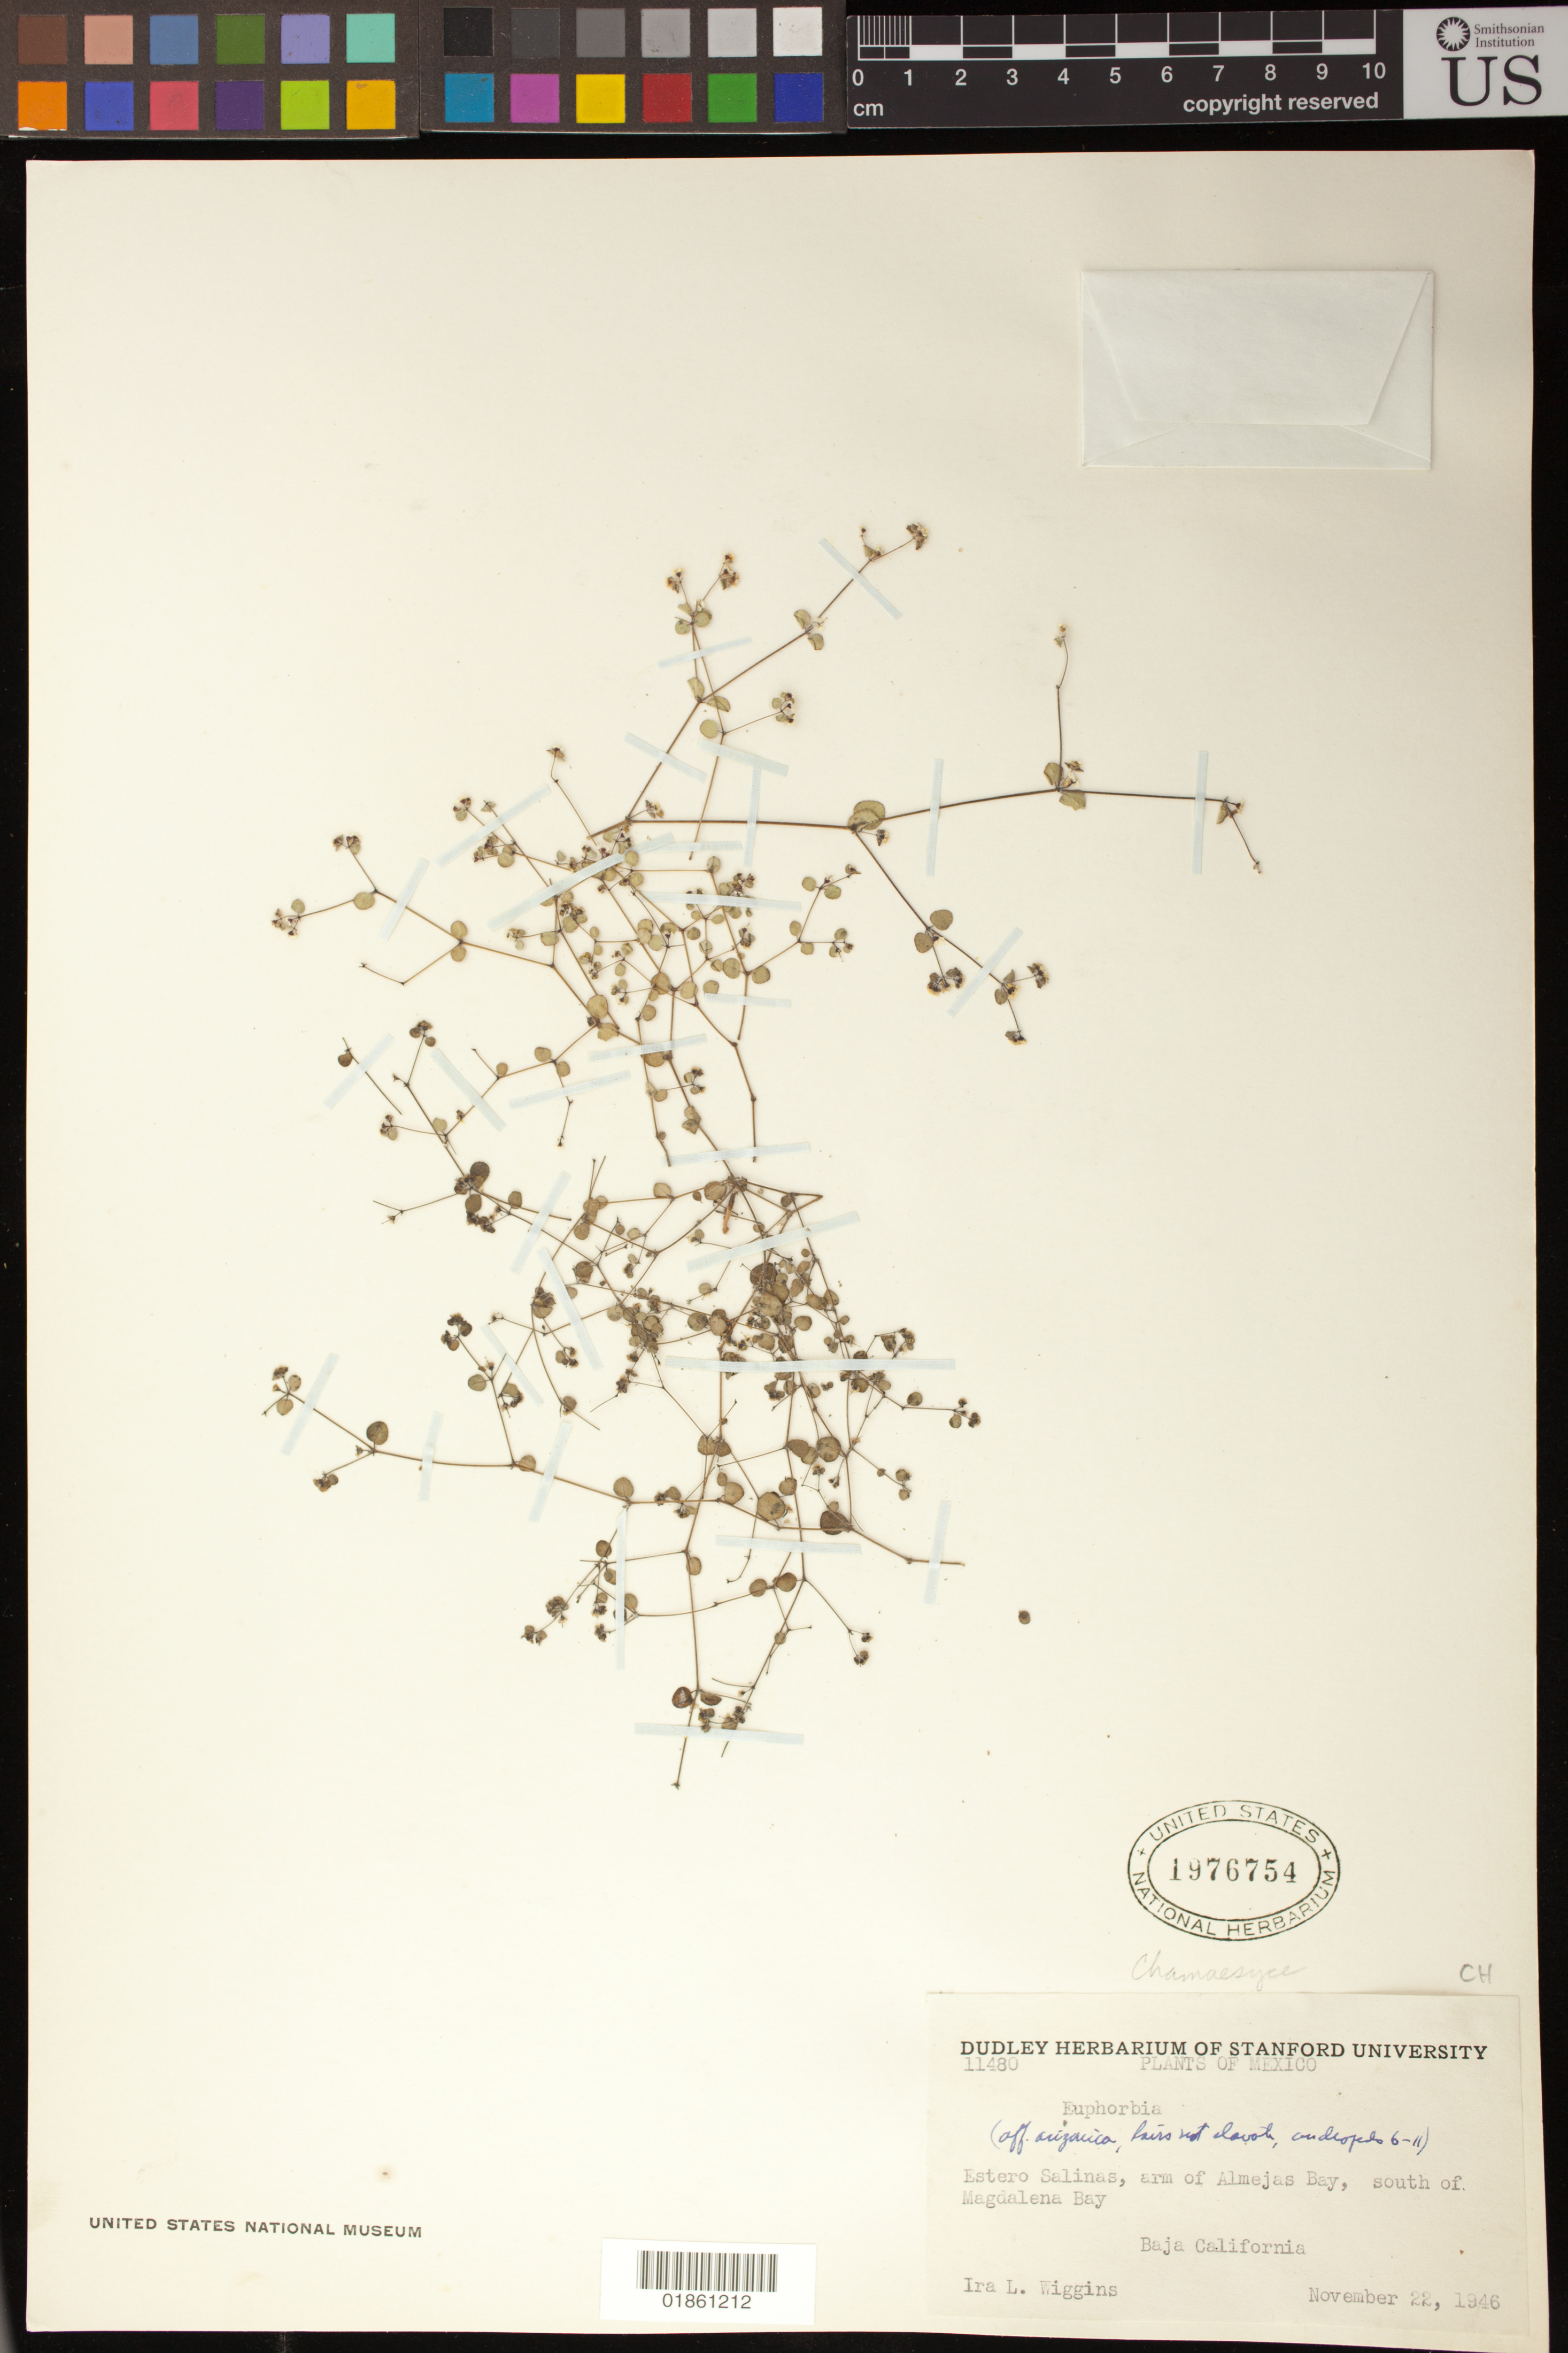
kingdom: Plantae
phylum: Tracheophyta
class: Magnoliopsida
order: Malpighiales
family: Euphorbiaceae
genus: Euphorbia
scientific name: Euphorbia sp.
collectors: I. L. Wiggins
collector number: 11480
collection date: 1946-11-22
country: Mexico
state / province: Baja California Sur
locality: Estero Salinas, arm of Almejas Bay, south of Magdalena Bay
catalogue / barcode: US 1976754